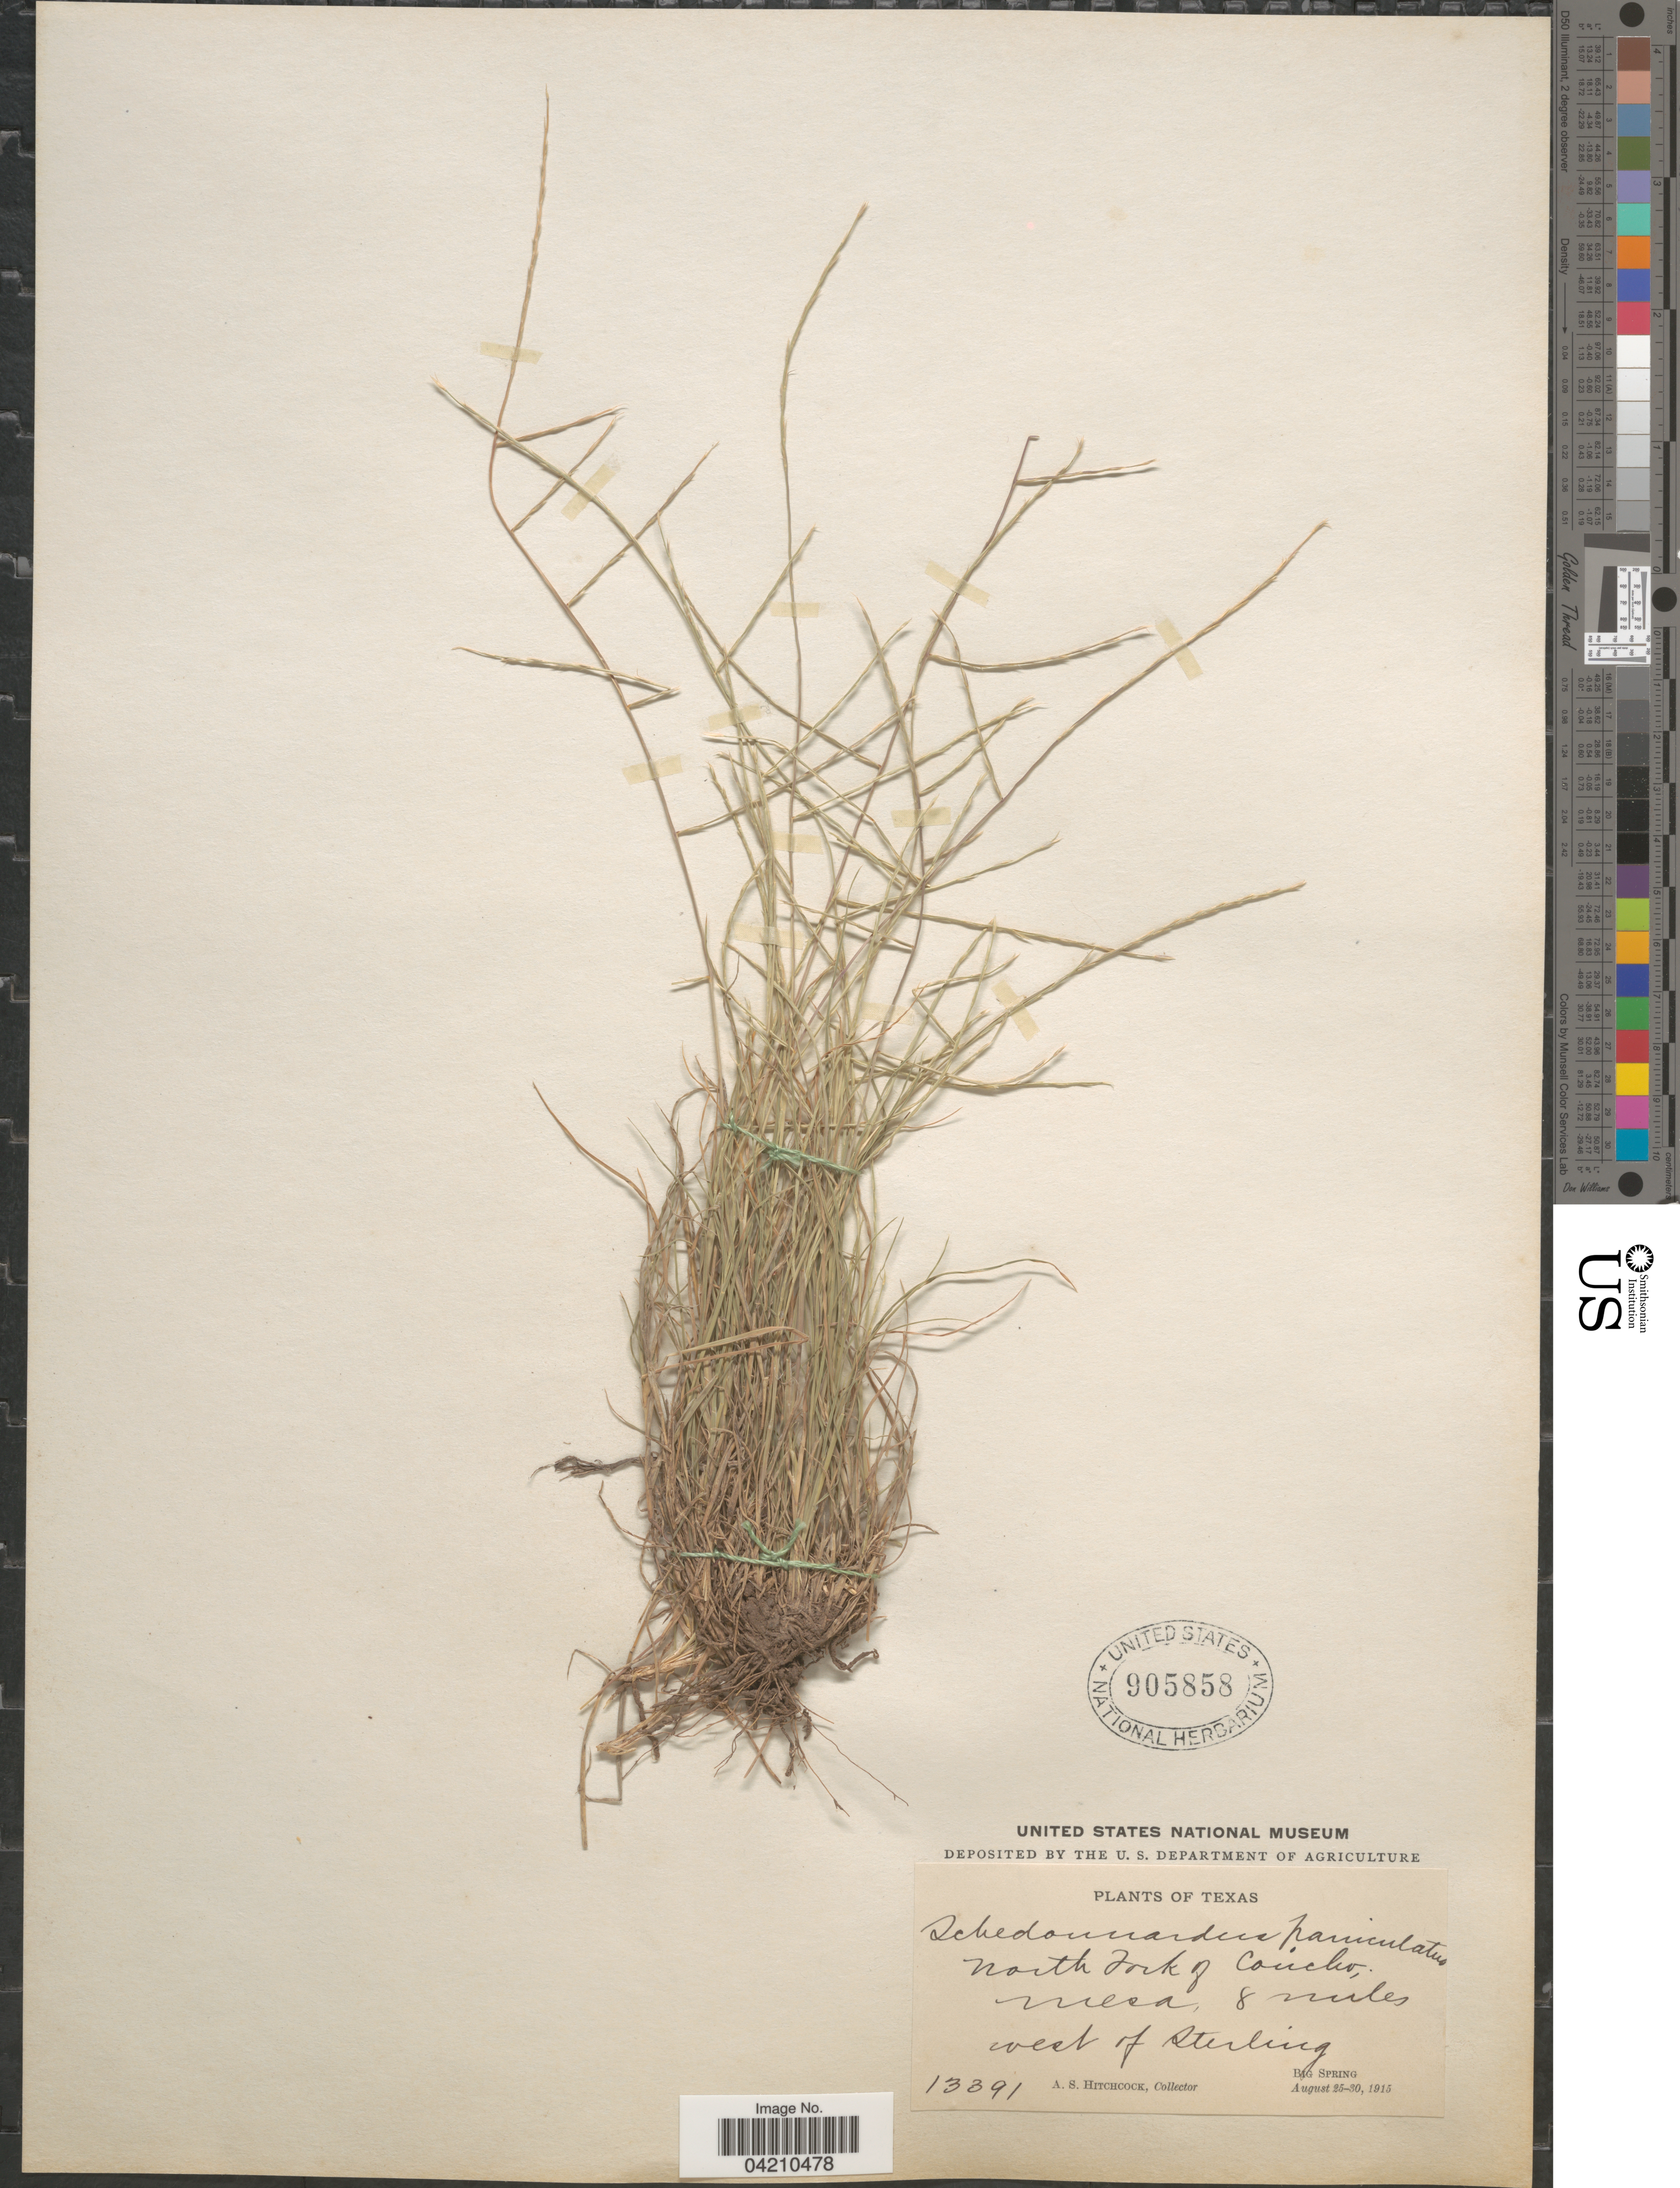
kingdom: Plantae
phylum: Tracheophyta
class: Liliopsida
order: Poales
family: Poaceae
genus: Muhlenbergia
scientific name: Muhlenbergia paniculata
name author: (Nutt.) Columbus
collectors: A. S. Hitchcock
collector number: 13391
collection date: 1915-08-25/1915-08-30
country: United States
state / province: Texas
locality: North Fork of Concho, mesa 8 miles west of Sterling. Big Spring.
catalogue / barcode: US 905858